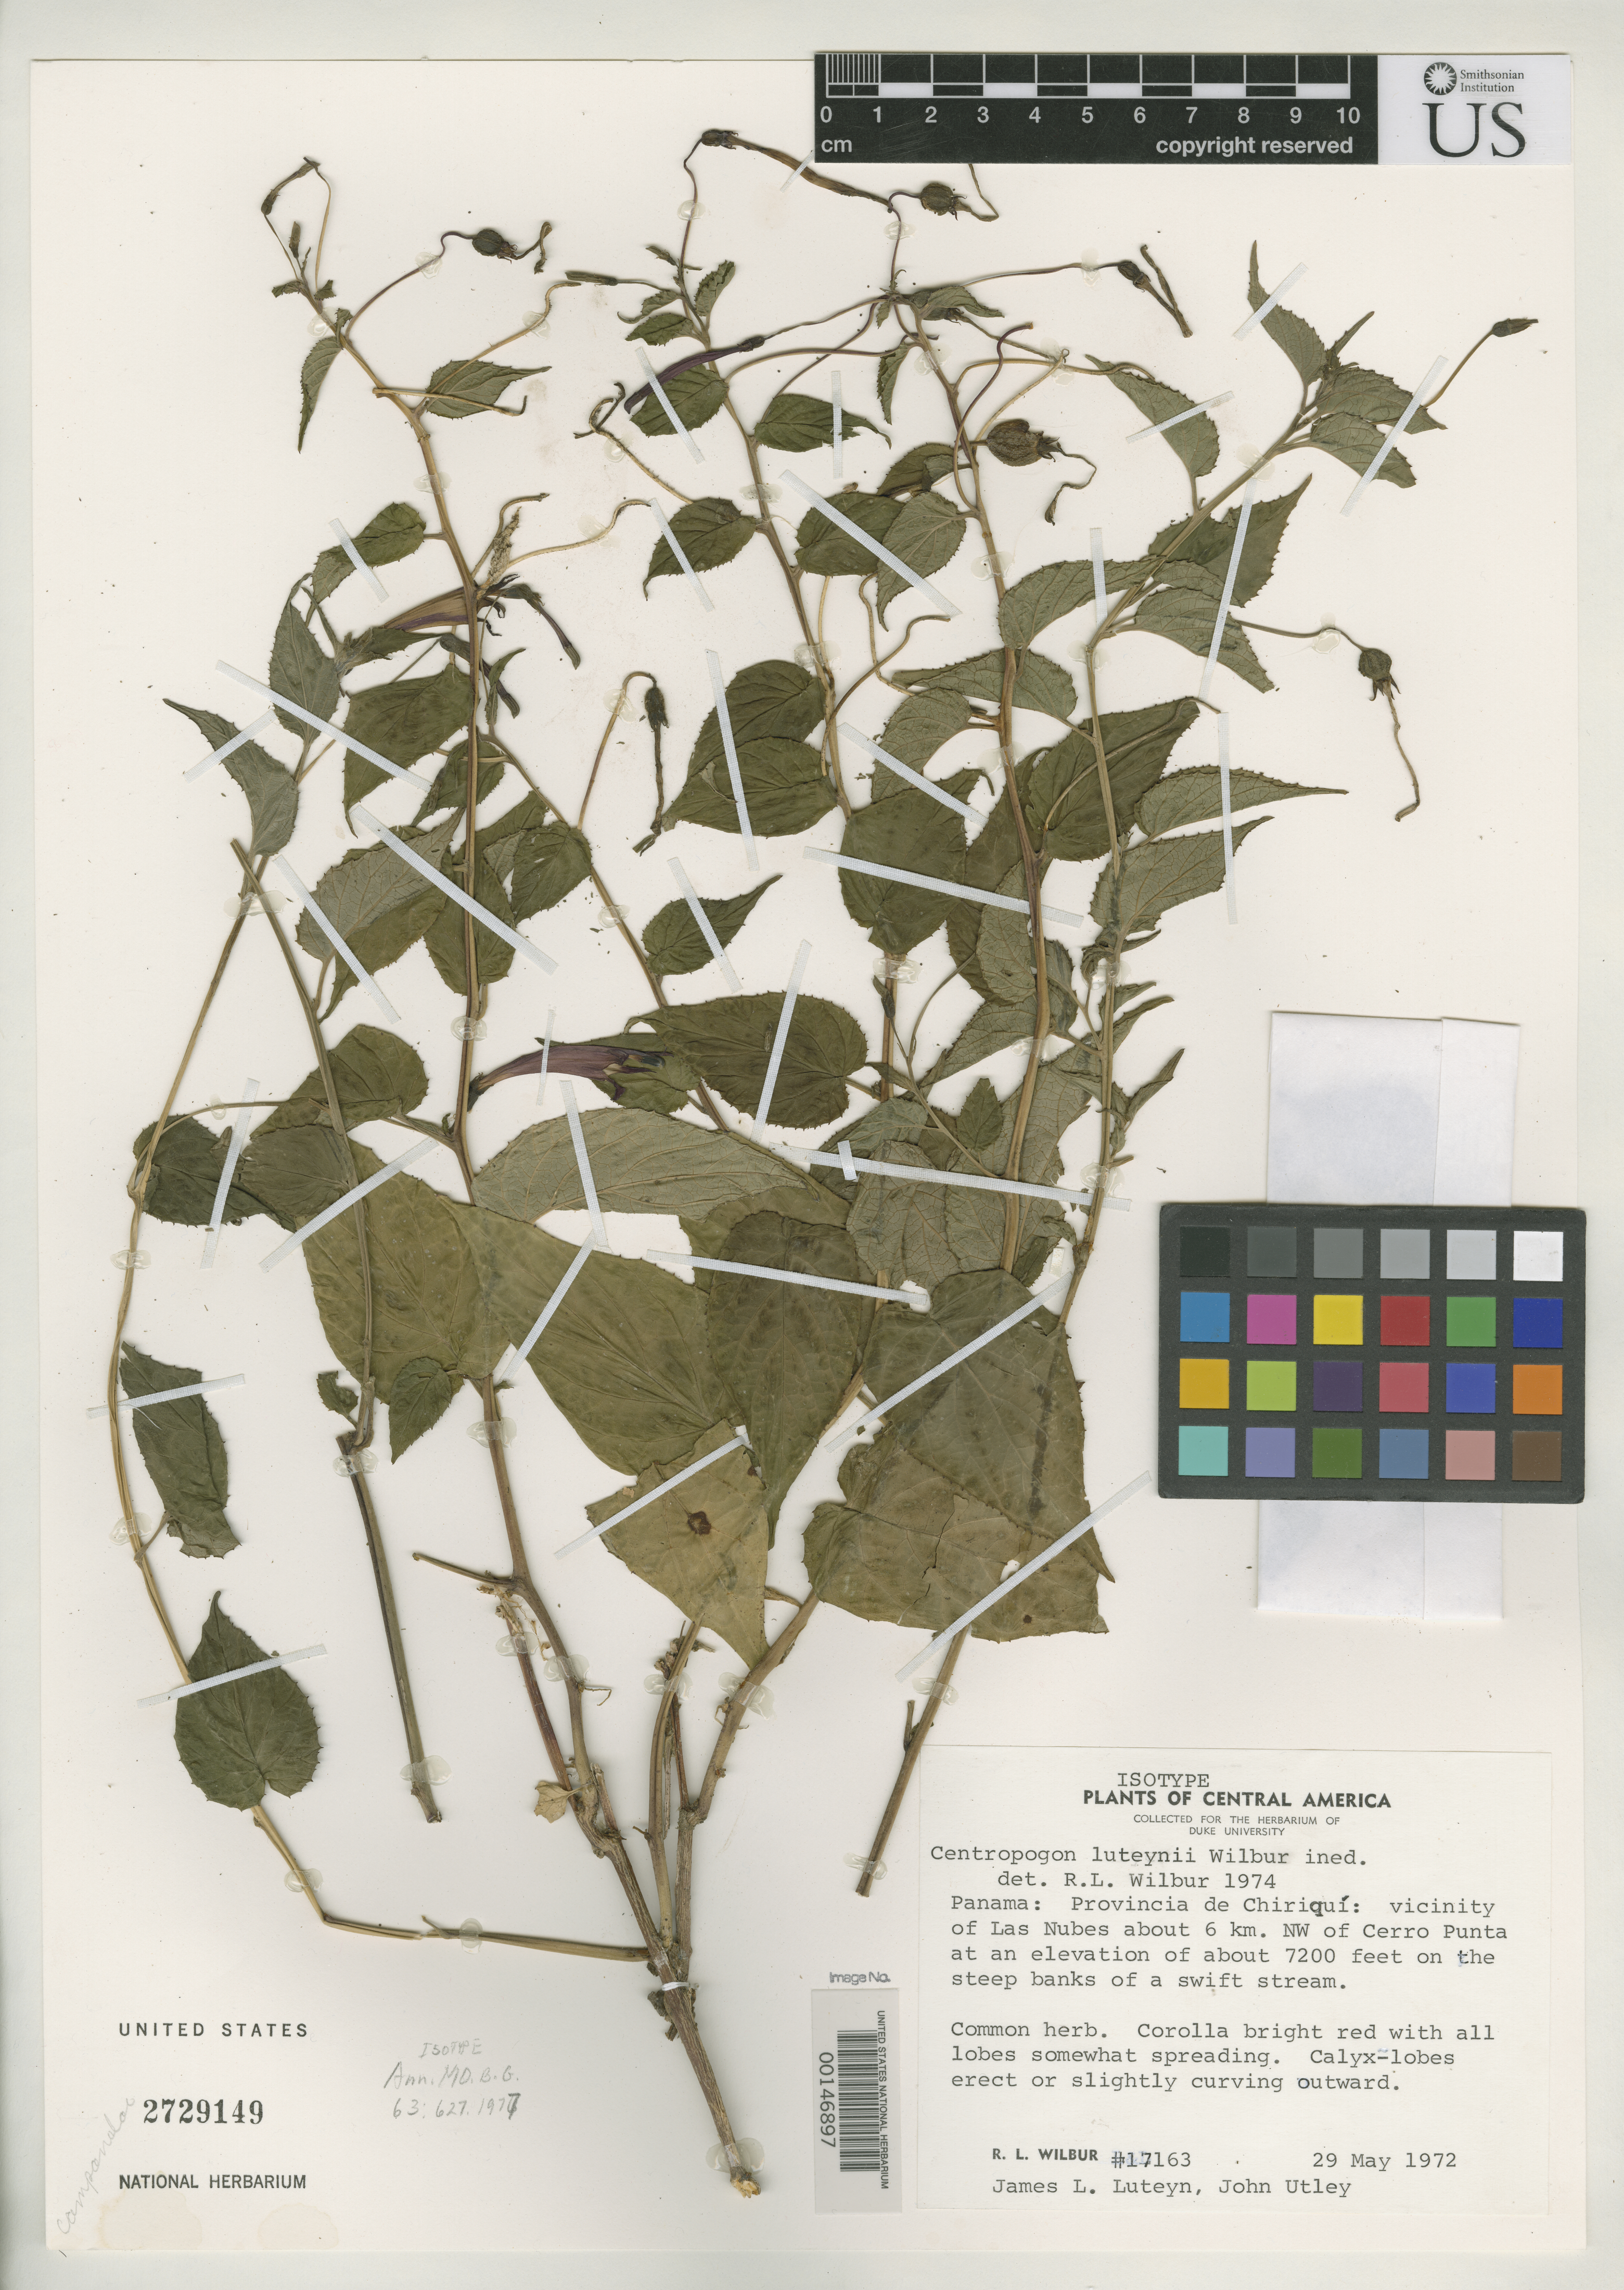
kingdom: Plantae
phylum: Tracheophyta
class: Magnoliopsida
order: Asterales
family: Campanulaceae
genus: Centropogon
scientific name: Centropogon luteynii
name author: Wilbur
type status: Isotype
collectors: R. L. Wilbur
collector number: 17163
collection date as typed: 29 May 1972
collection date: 1972-05-29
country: Panama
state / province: Chiriquí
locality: Las Nubes, 6 km. NW ofCerro Punta.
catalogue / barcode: US 2729149